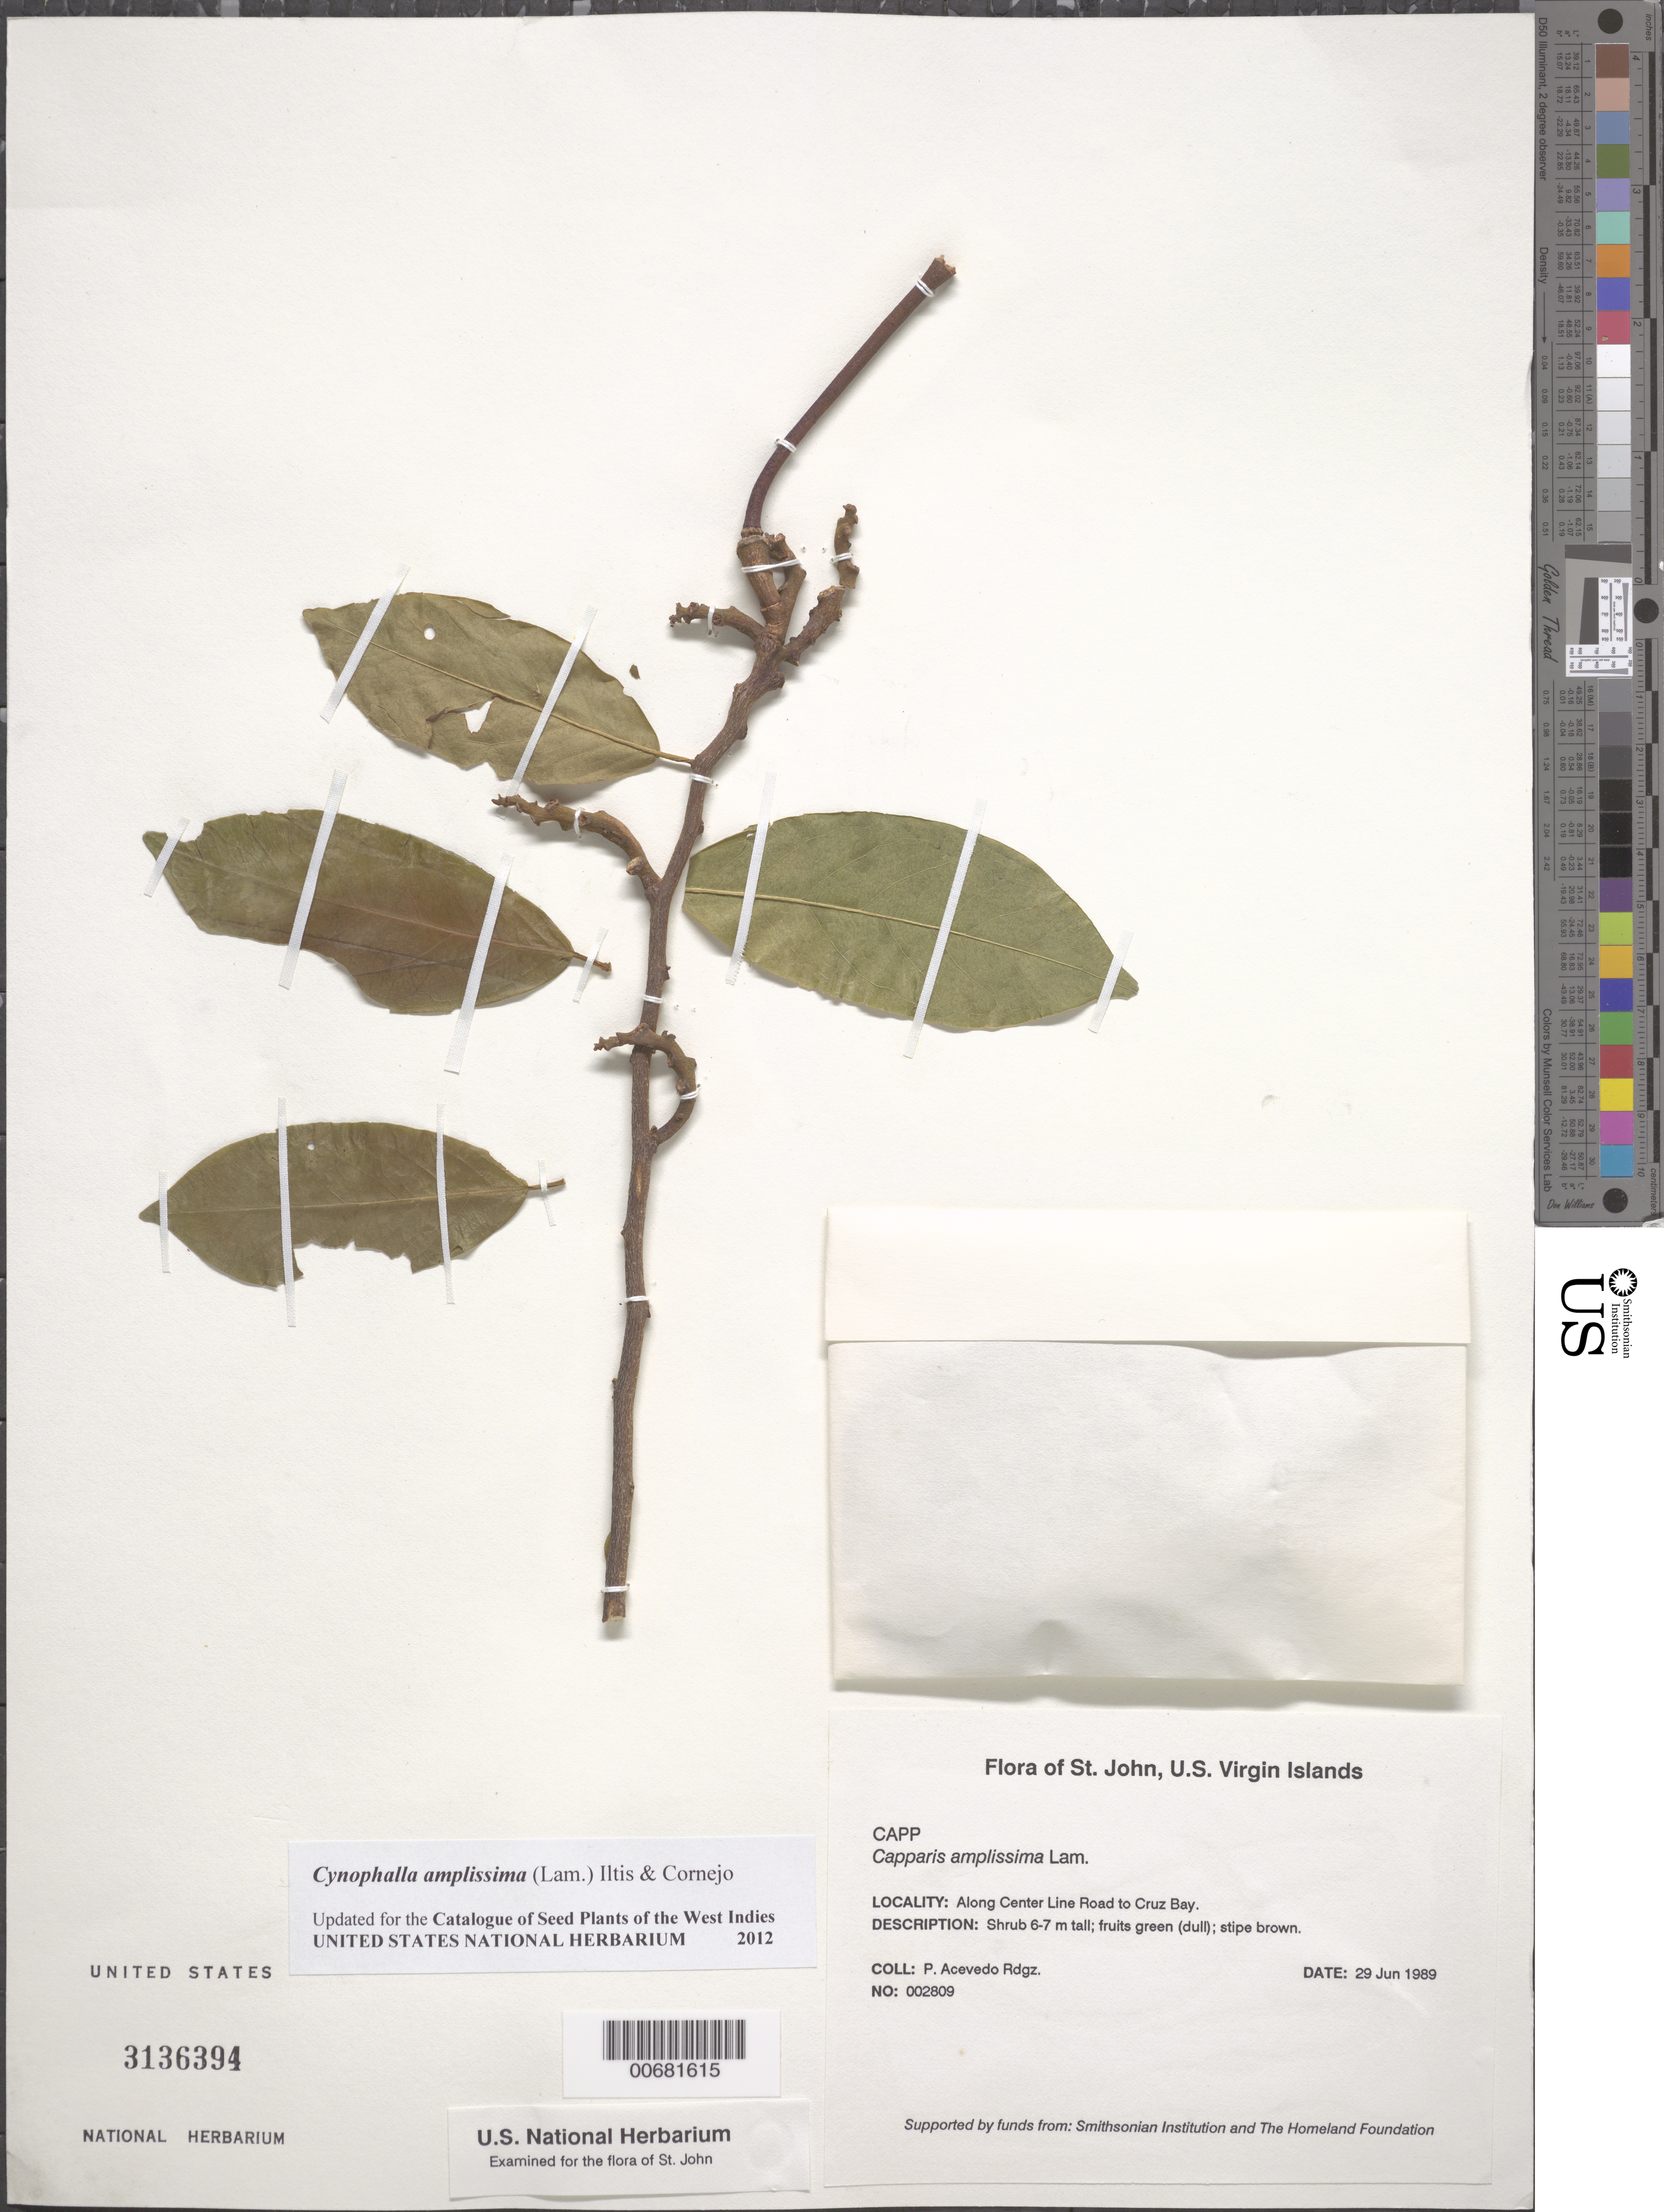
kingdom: Plantae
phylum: Tracheophyta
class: Magnoliopsida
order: Brassicales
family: Capparaceae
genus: Cynophalla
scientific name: Cynophalla amplissima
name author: (Lam.) Iltis & Cornejo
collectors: P. Acevedo-Rodr.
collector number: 2809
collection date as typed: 29 Jun 1989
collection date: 1989-06-29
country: U.S. Virgin Islands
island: St. John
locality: Along Center Line Road to Cruz Bay.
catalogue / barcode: US 3136394